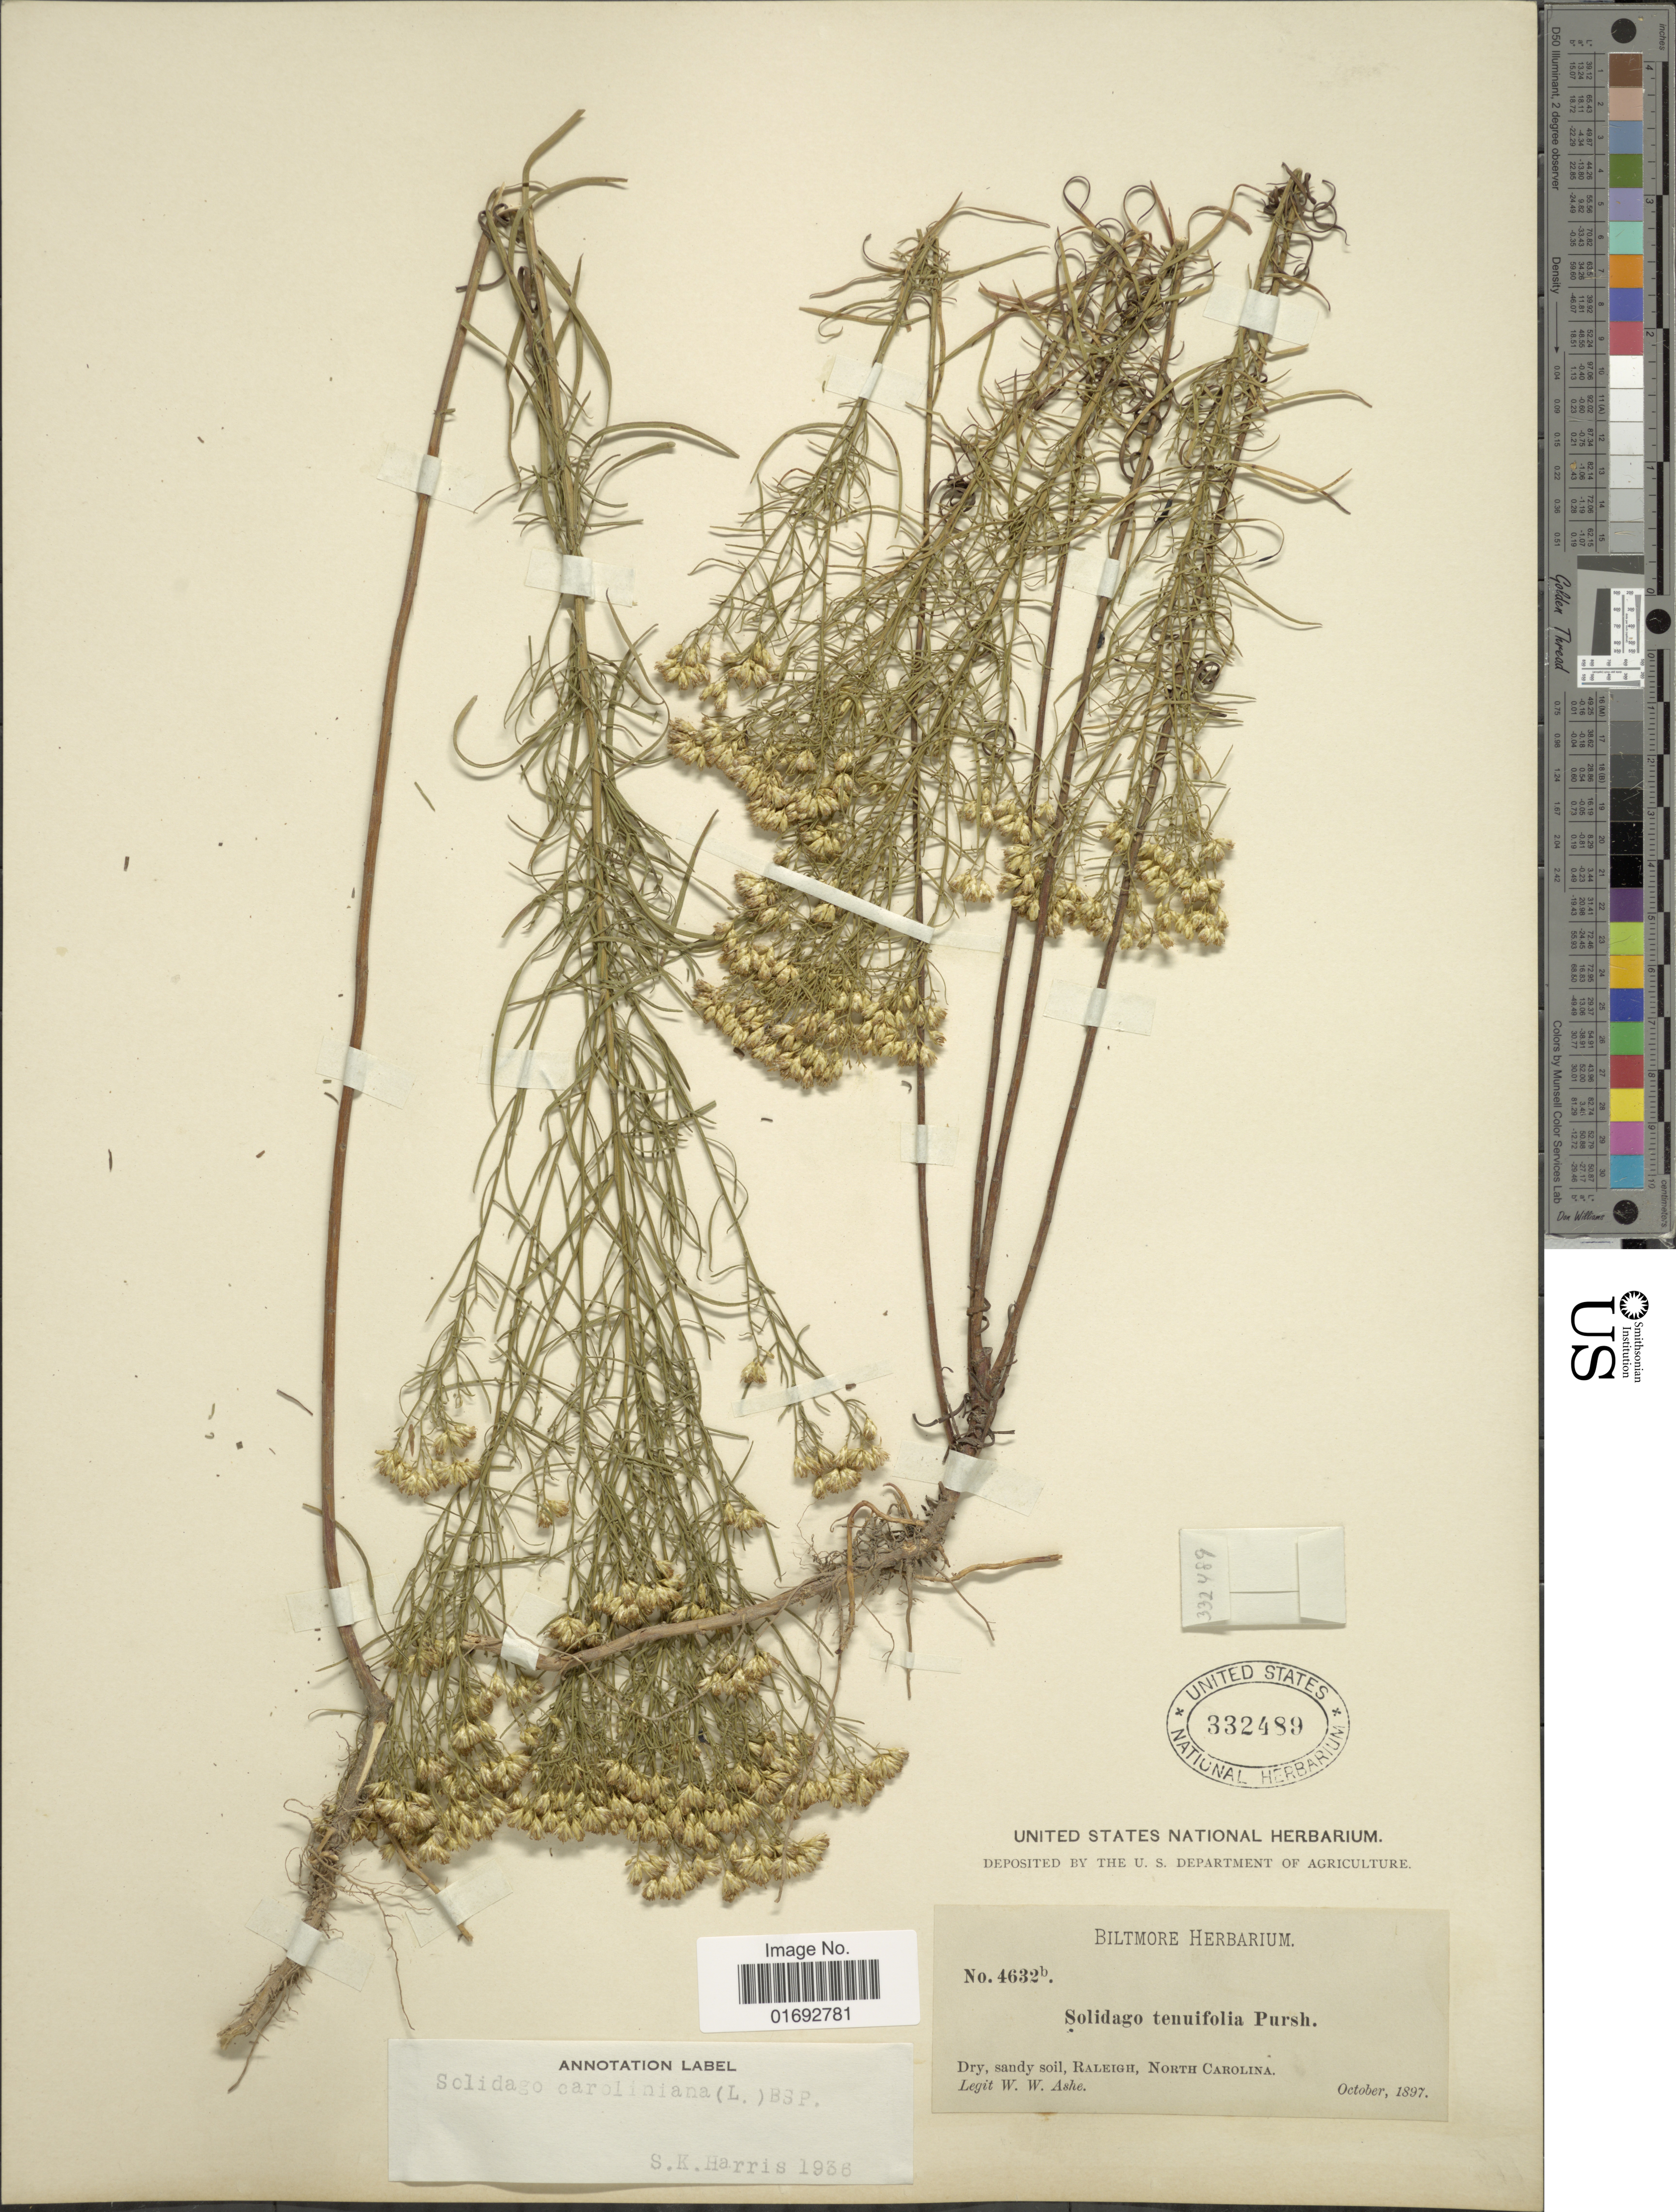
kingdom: Plantae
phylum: Tracheophyta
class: Magnoliopsida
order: Asterales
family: Asteraceae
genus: Euthamia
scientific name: Euthamia tenuifolia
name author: (Pursh) Nutt.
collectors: W. W. Ashe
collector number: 4632b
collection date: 1897-10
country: United States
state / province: North Carolina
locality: Raleigh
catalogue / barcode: US 332489